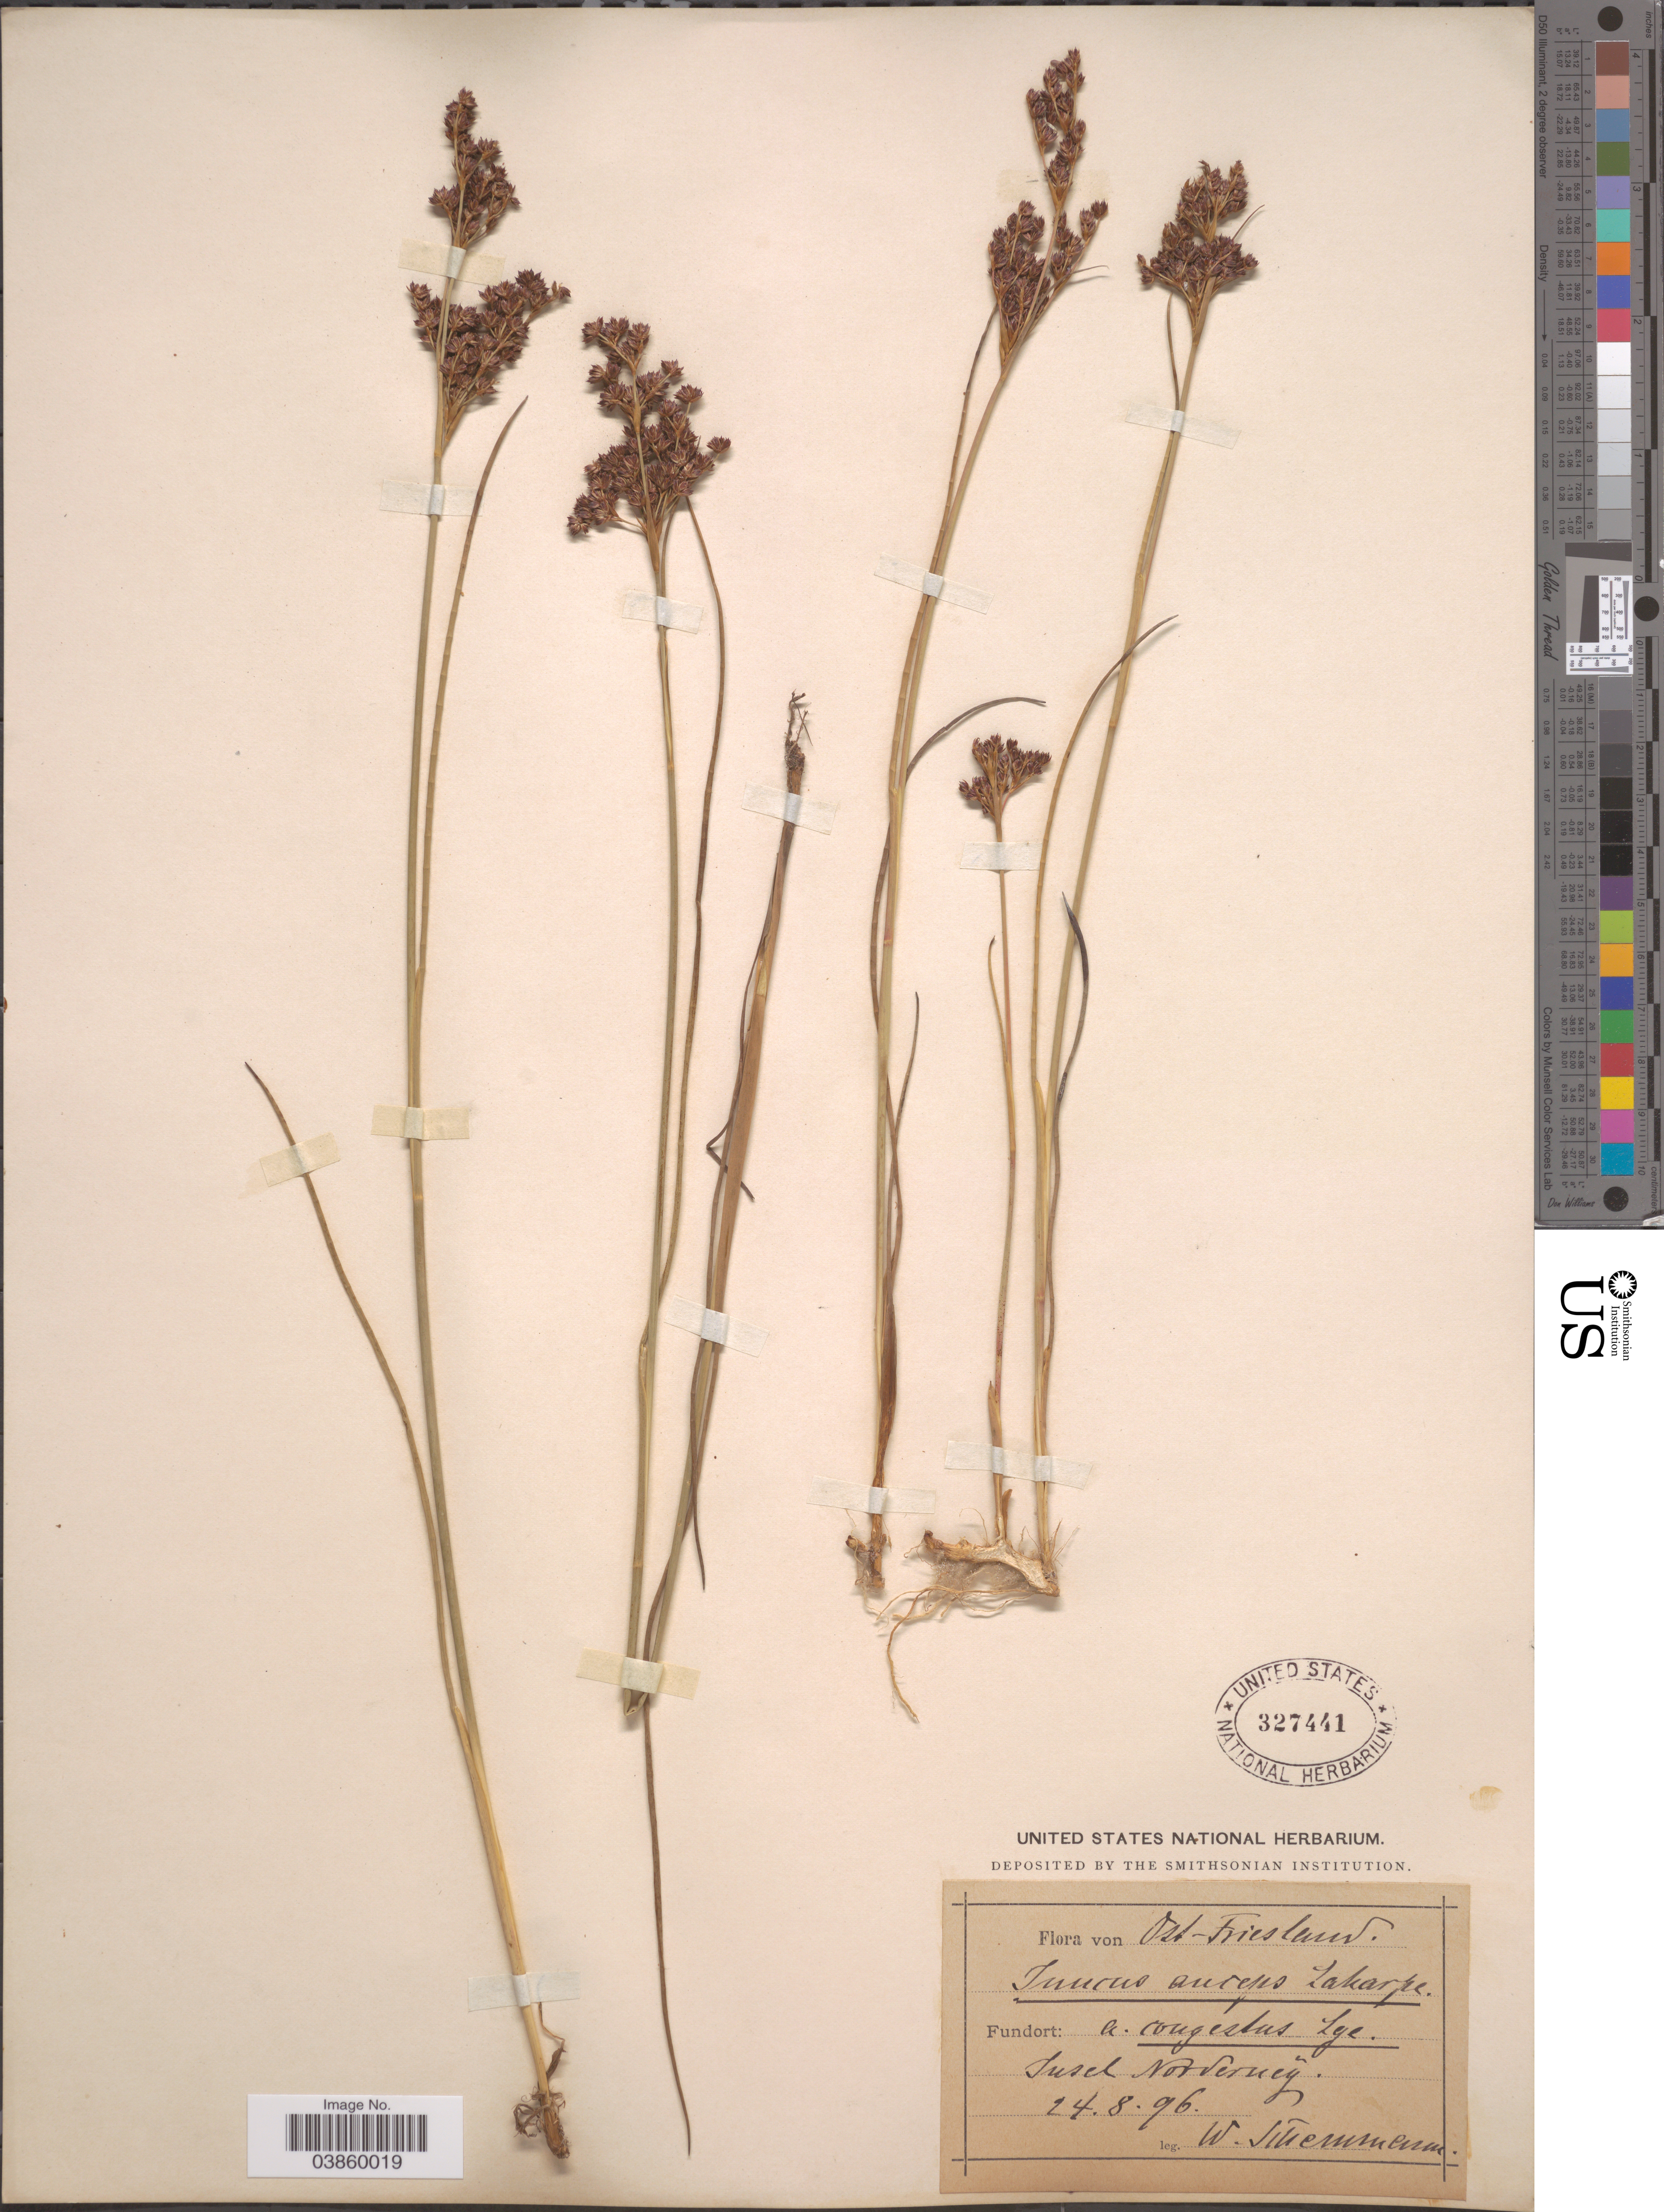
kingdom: Plantae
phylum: Tracheophyta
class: Liliopsida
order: Poales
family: Juncaceae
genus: Juncus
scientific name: Juncus anceps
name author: Laharpe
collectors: W. Schemmann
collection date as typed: Transcribed d/m/y: 24/8/96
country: Germany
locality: Ost-Friesland. Insel Norderney.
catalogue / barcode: US 327441